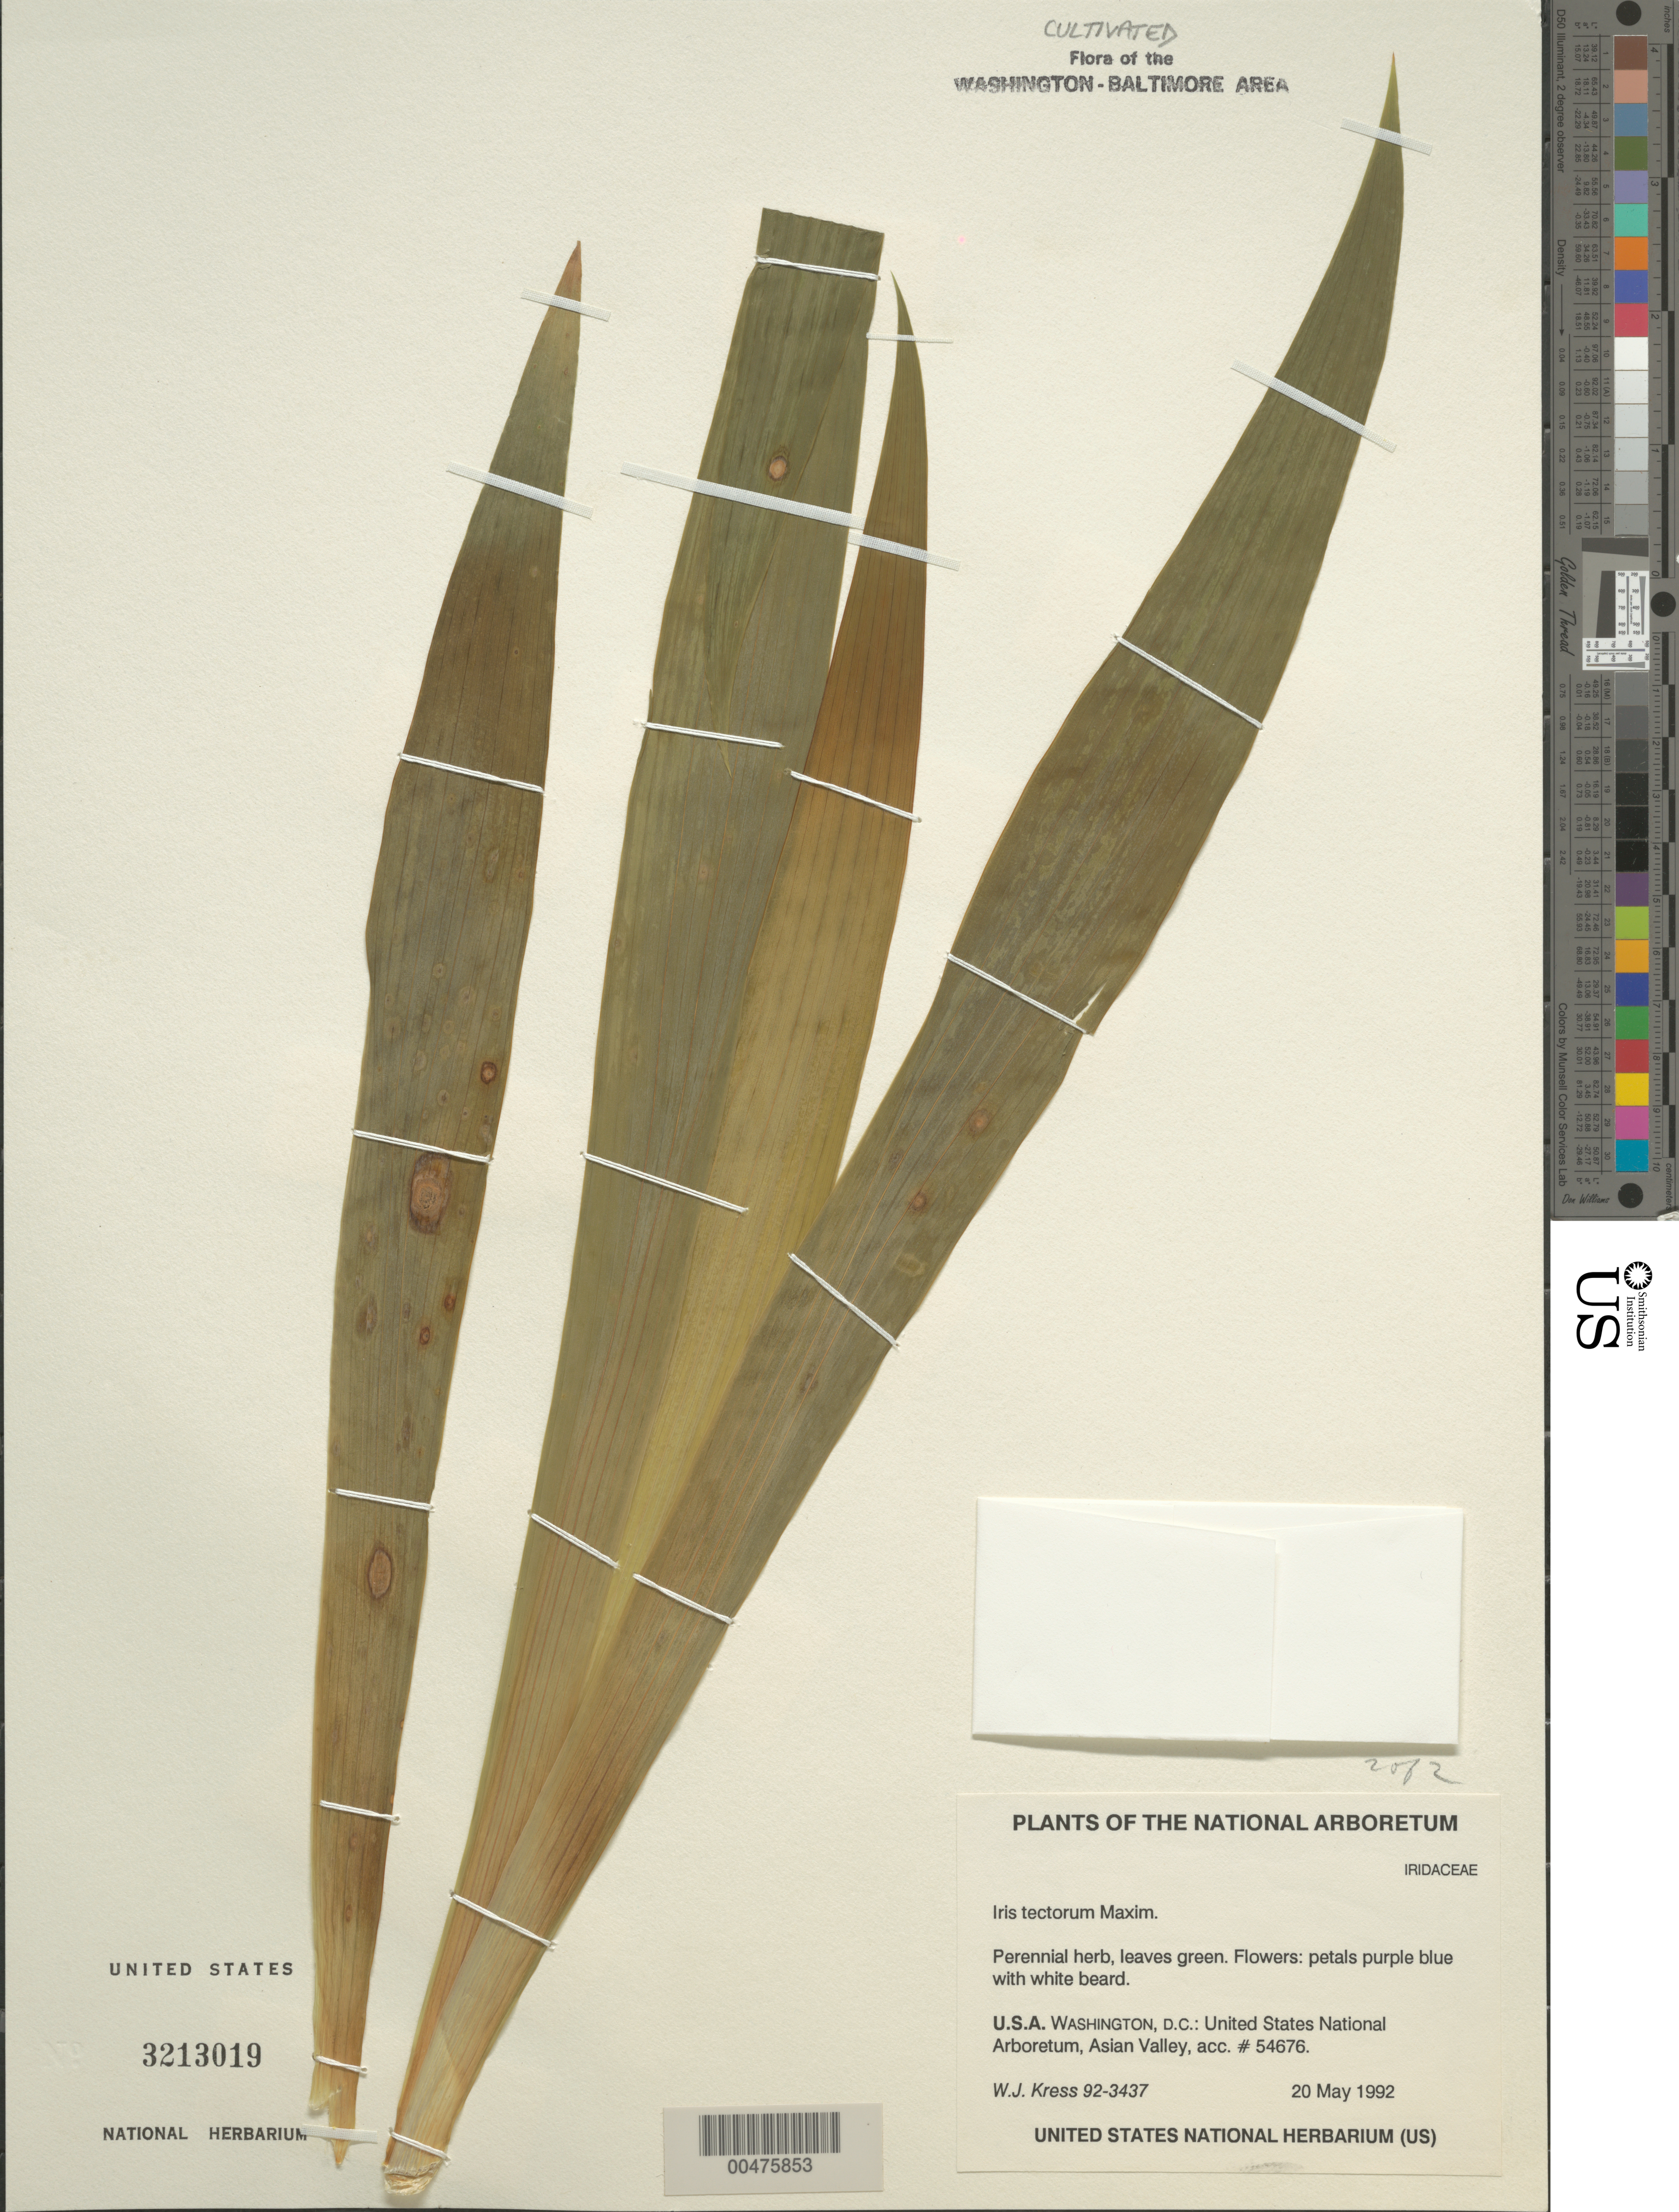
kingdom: Plantae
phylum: Tracheophyta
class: Liliopsida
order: Asparagales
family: Iridaceae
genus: Iris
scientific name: Iris tectorum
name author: Maxim.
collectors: W. J. Kress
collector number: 92-3437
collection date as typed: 20 May 1992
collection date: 1992-05-20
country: United States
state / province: District of Columbia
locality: United States National Arboretum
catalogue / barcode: US 3213019